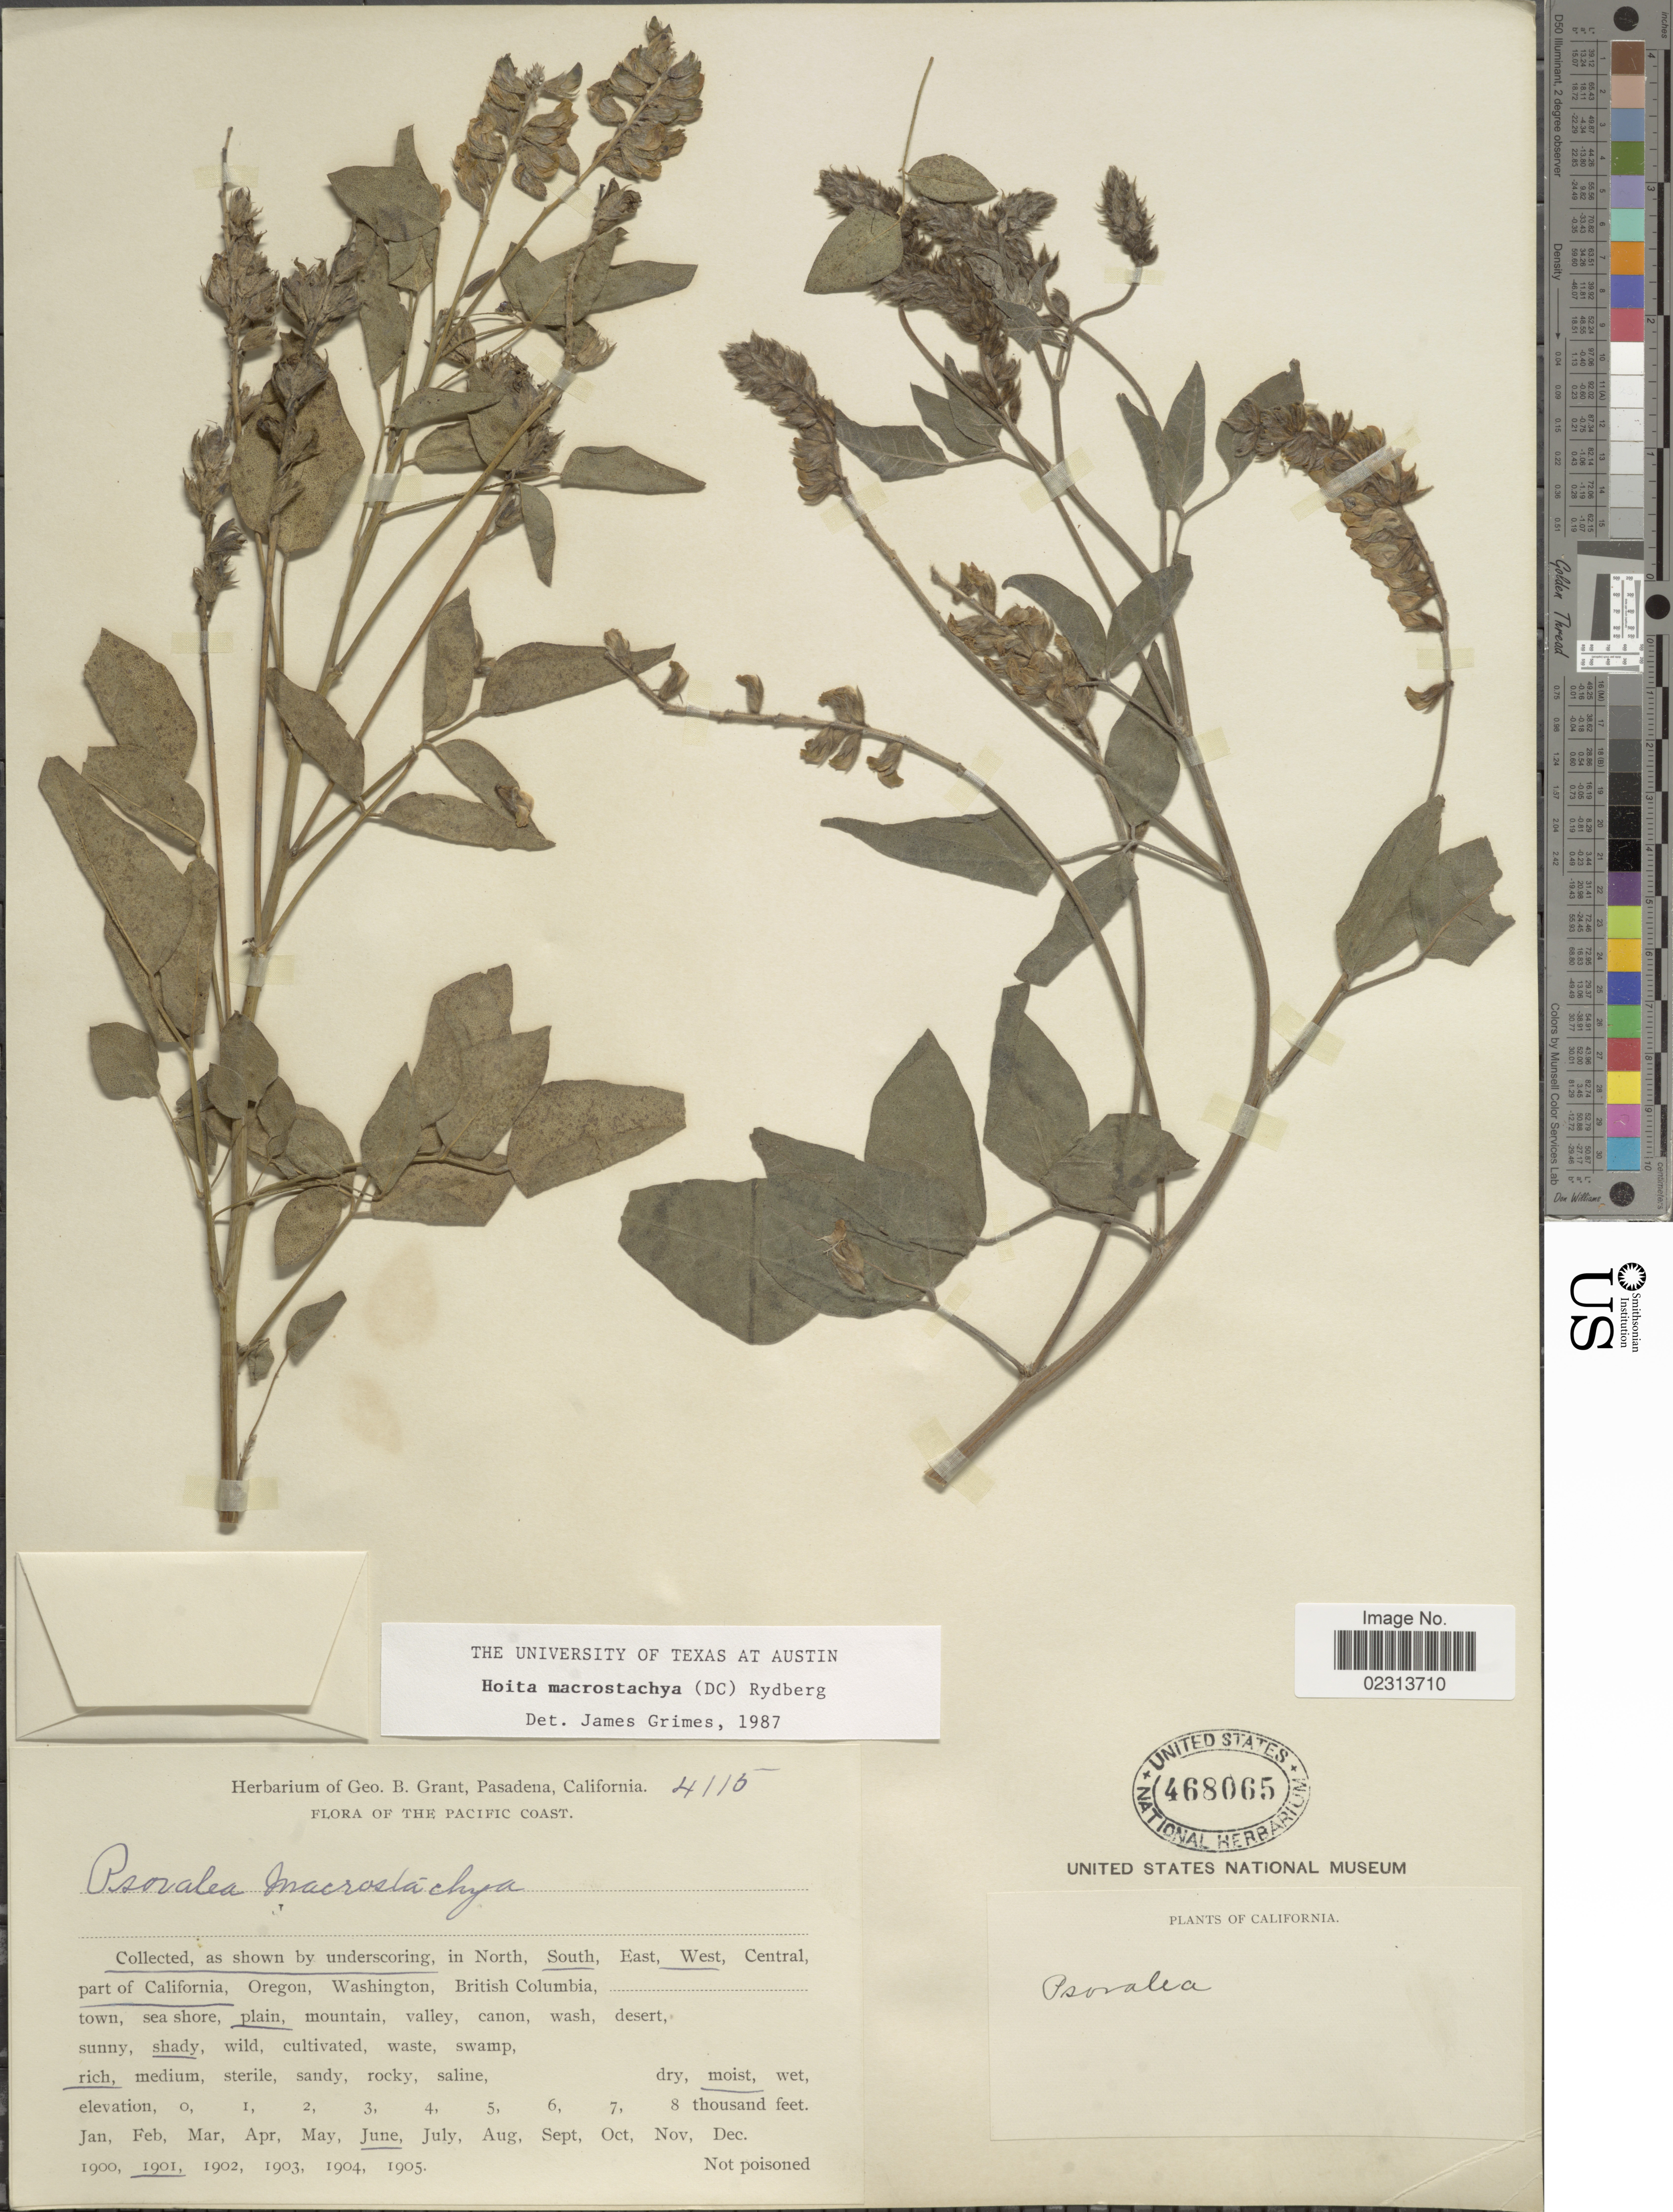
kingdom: Plantae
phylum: Tracheophyta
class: Magnoliopsida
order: Fabales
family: Fabaceae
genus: Hoita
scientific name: Hoita macrostachya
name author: (DC.) Rydb.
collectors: ex herb. Geo. B. Grant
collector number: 4115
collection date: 1901-06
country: United States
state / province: California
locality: South west California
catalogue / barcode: US 468065